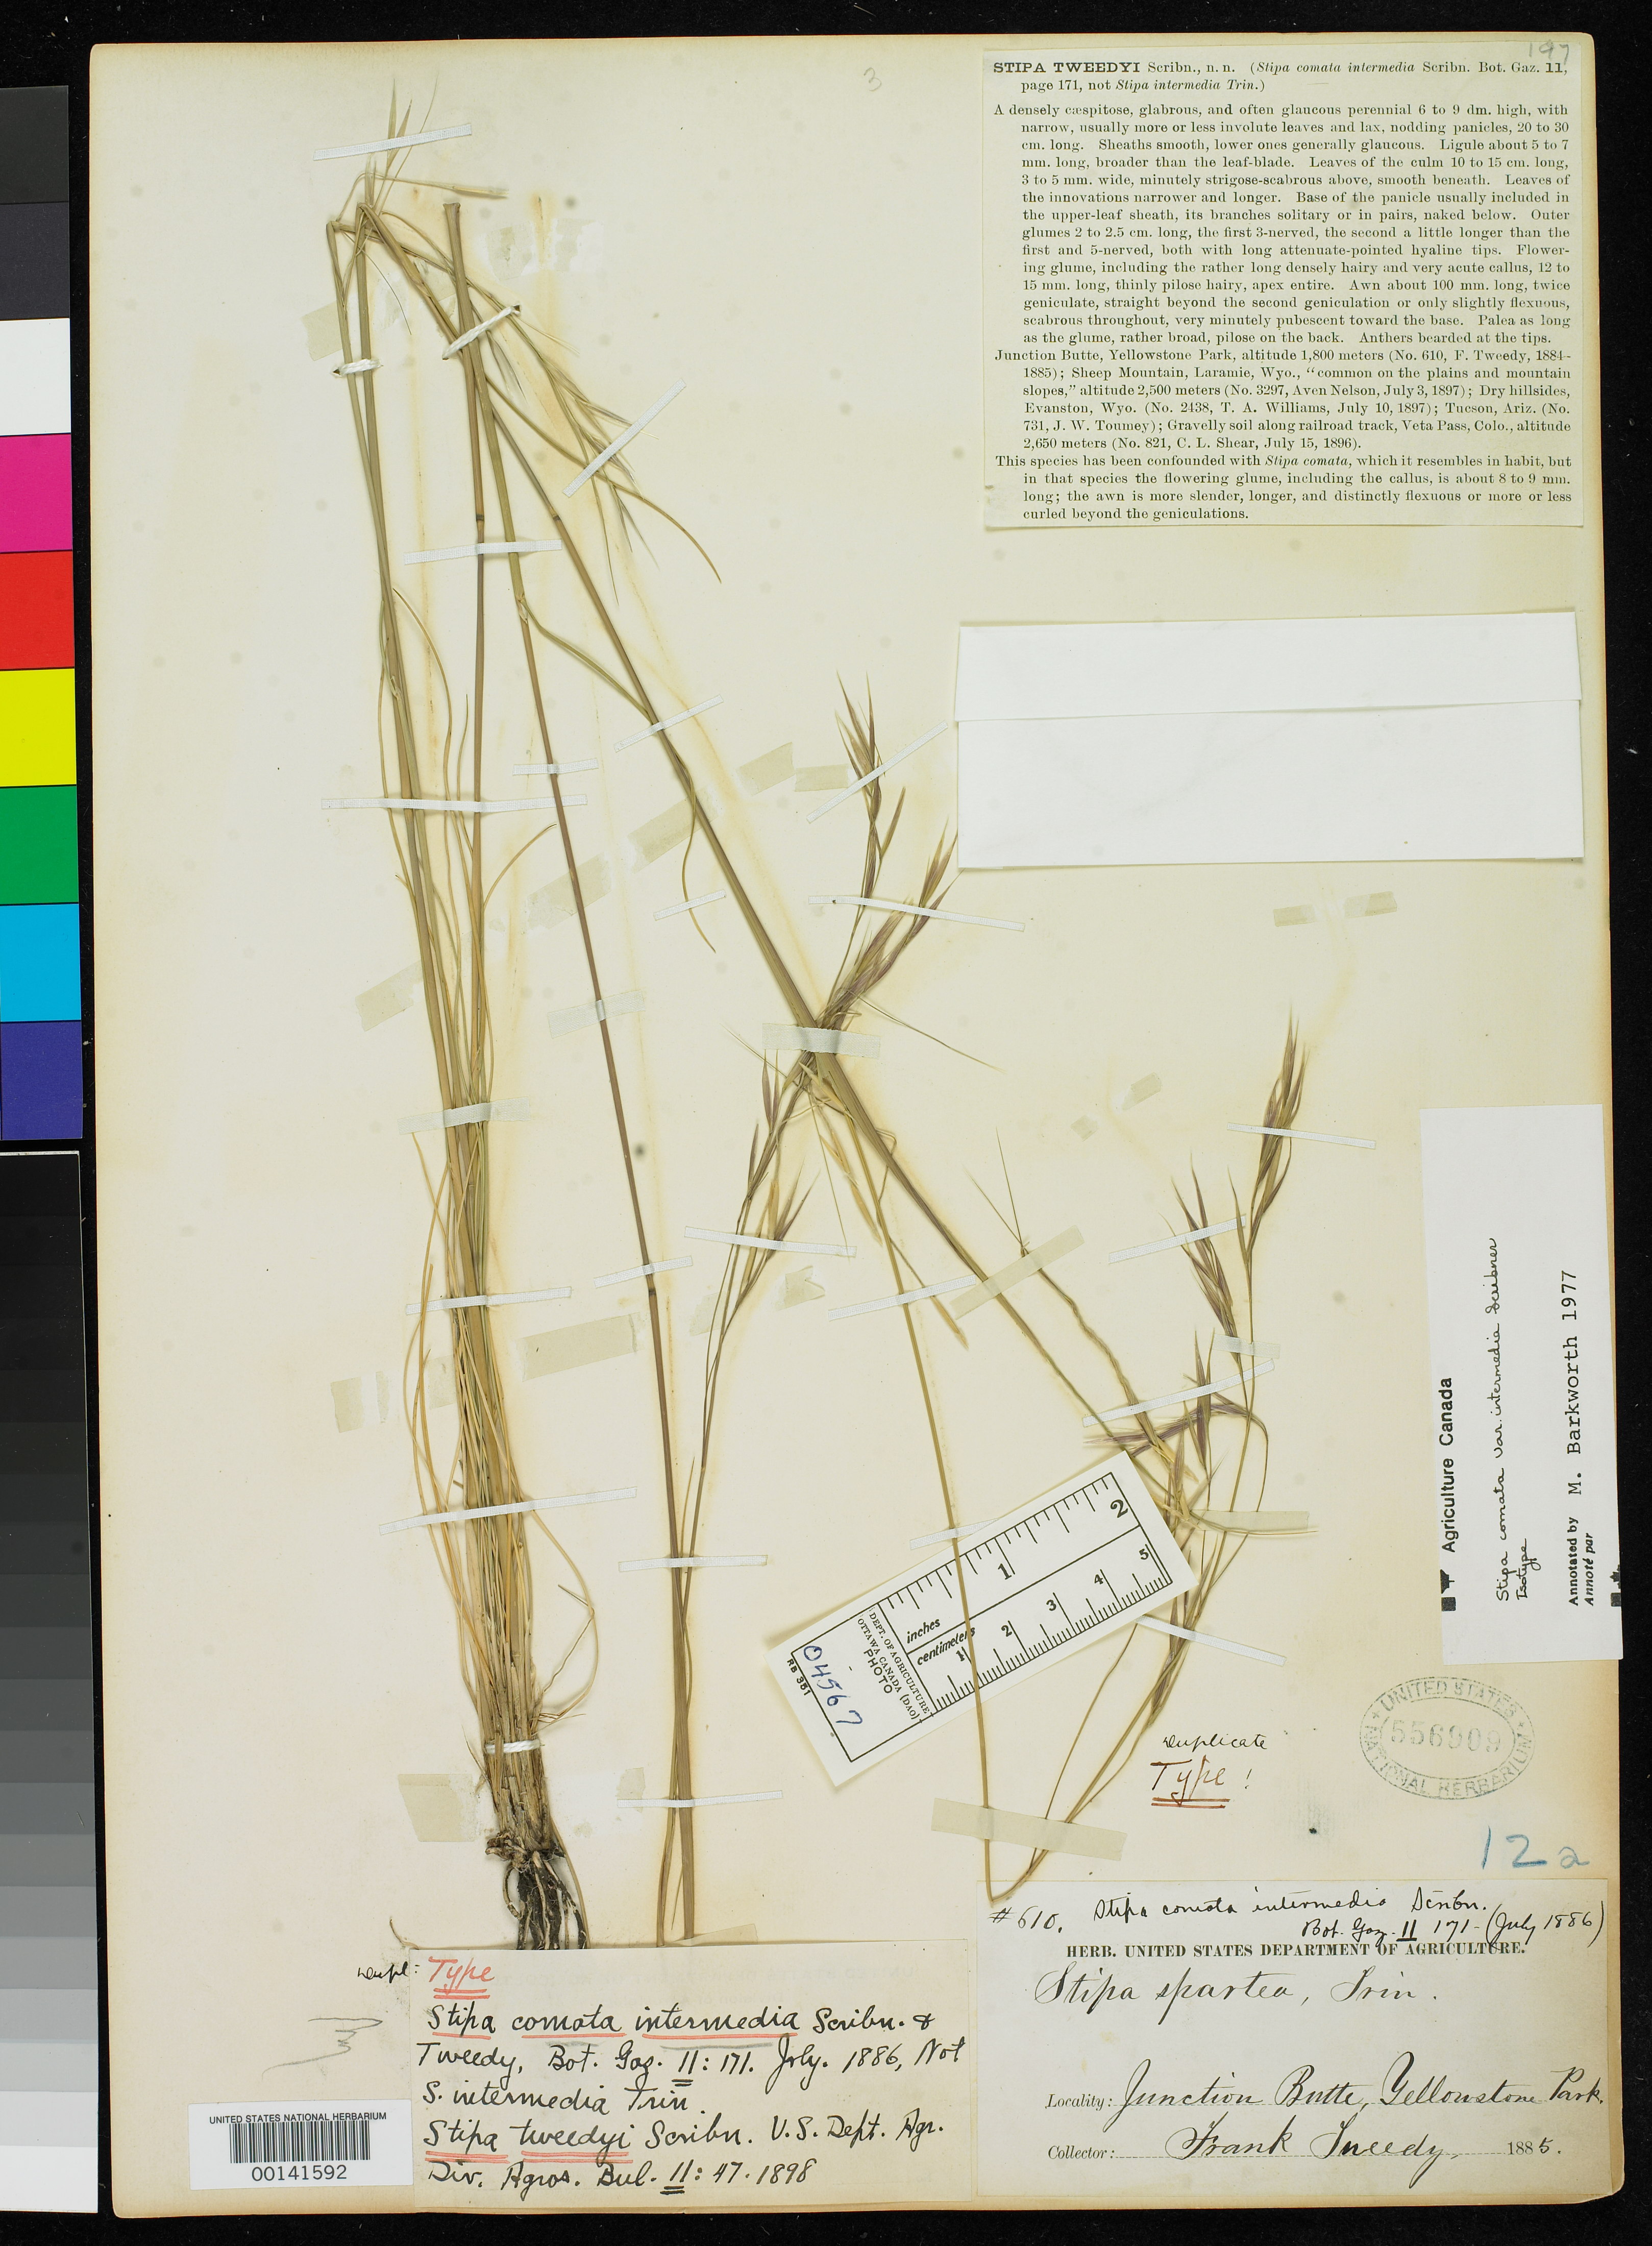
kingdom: Plantae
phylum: Tracheophyta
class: Liliopsida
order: Poales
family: Poaceae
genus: Stipa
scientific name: Stipa comata var. intermedia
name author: Scribn. & Tweedy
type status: Isotype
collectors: F. Tweedy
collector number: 610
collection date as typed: Jul 1885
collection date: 1885-07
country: United States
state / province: Wyoming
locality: Yellowstone Park, Junction Butte.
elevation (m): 1829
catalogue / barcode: US 556909